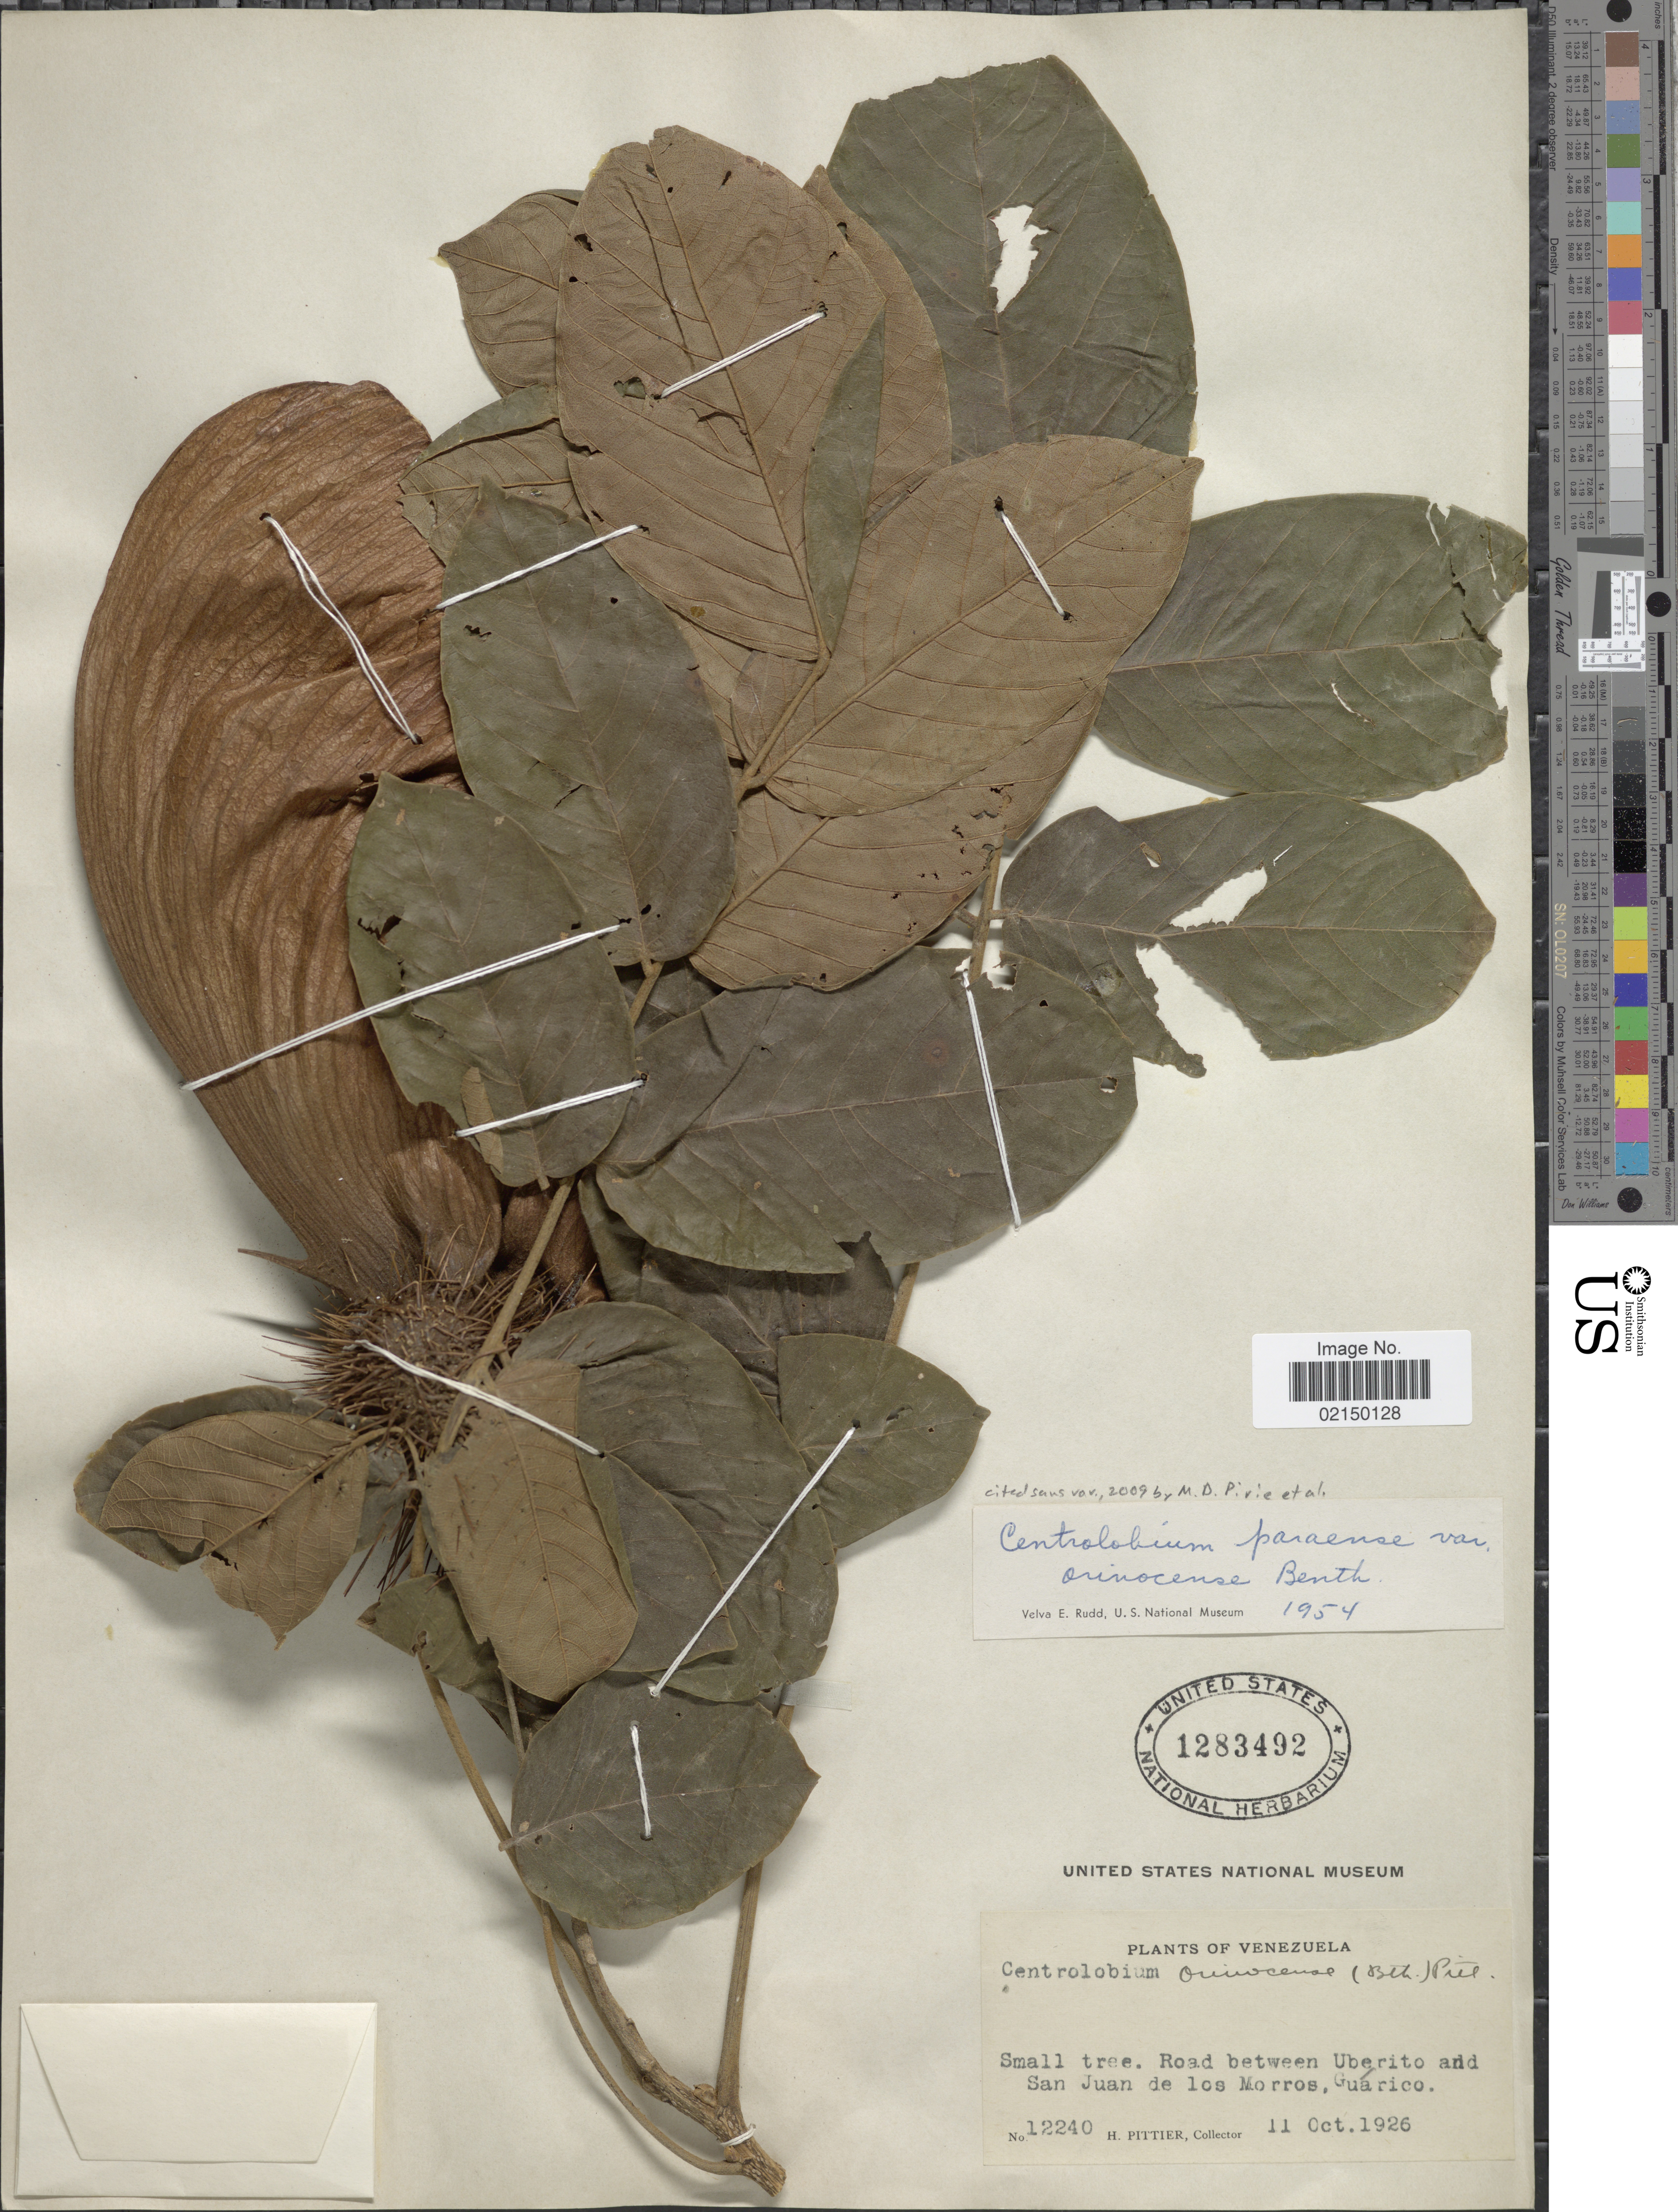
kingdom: Plantae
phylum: Tracheophyta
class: Magnoliopsida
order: Fabales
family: Fabaceae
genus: Centrolobium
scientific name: Centrolobium paraense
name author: Tul.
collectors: H. F. Pittier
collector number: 12240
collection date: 1926-10-11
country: Venezuela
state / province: Guárico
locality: Road beteen Uberito and San Juan de los Morros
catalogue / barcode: US 1283492